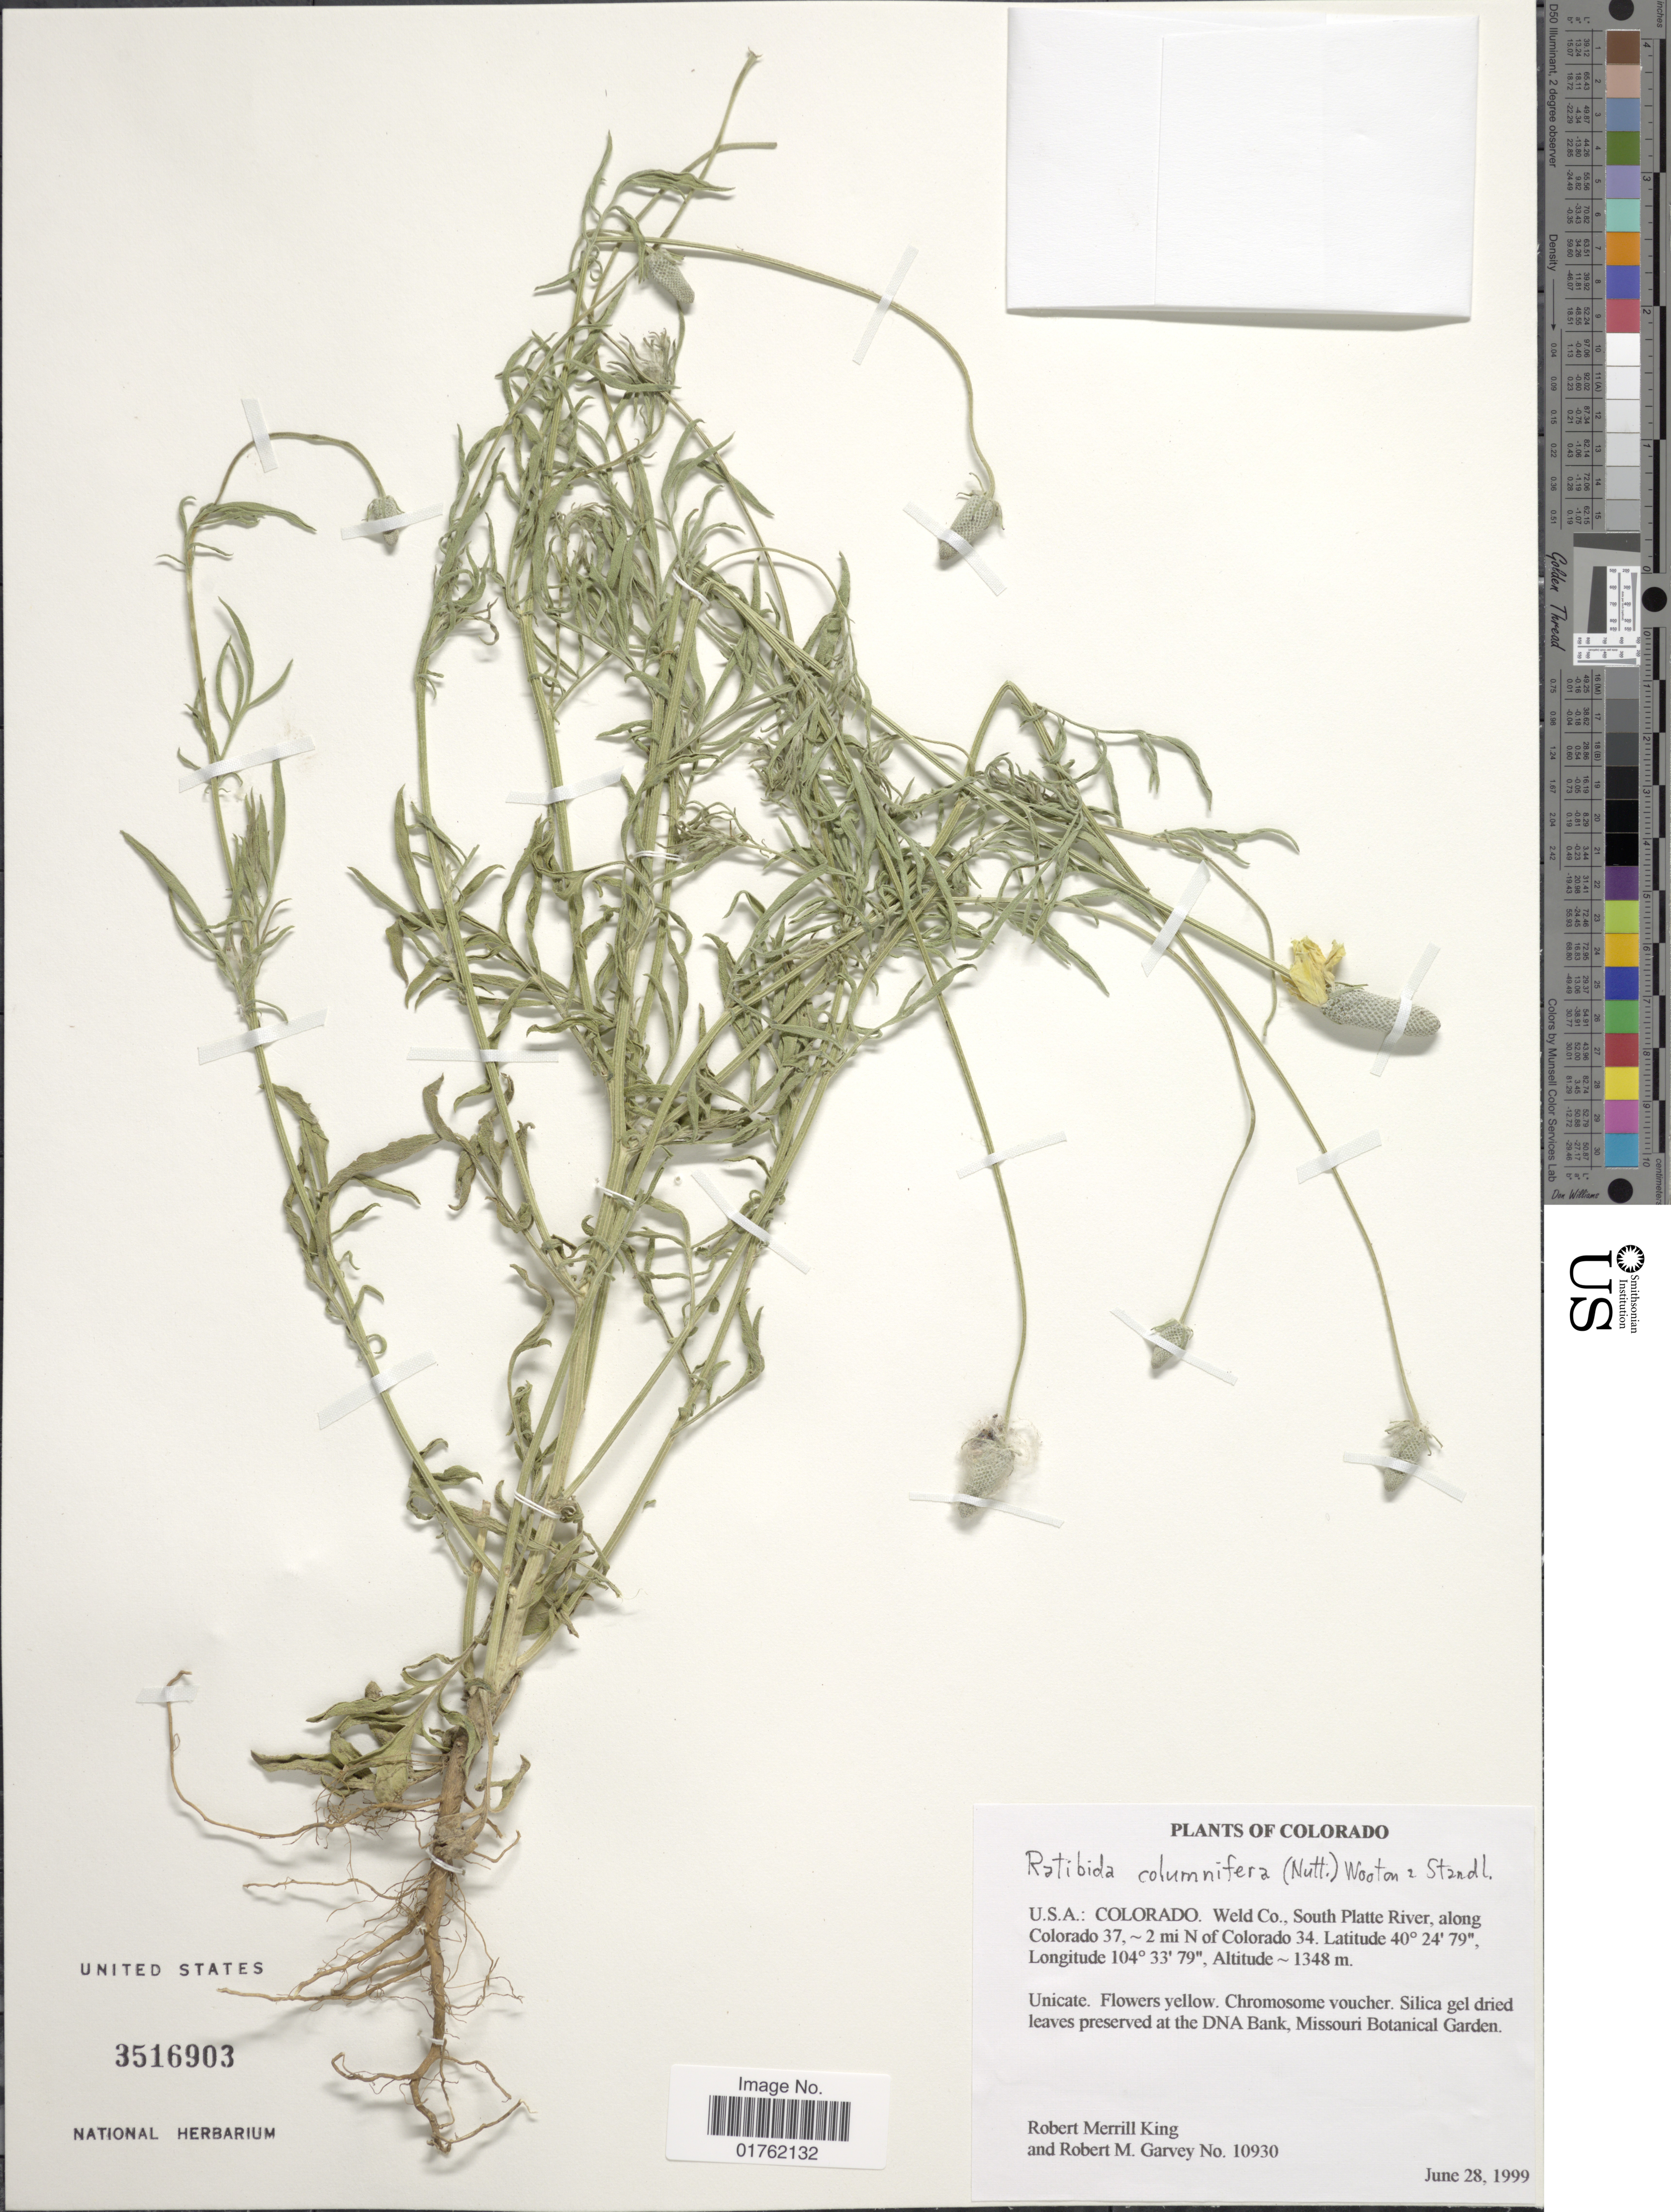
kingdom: Plantae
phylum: Tracheophyta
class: Magnoliopsida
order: Asterales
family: Asteraceae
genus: Ratibida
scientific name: Ratibida columnaris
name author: (Pursh) D. Don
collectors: R. M. King & R. Garvey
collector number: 10930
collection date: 1999-06-28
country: United States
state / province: Colorado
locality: Weld Co., South Platte River, along Colorado 37, 2 mi N of Colorado 34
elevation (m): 1348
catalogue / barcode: US 3516903